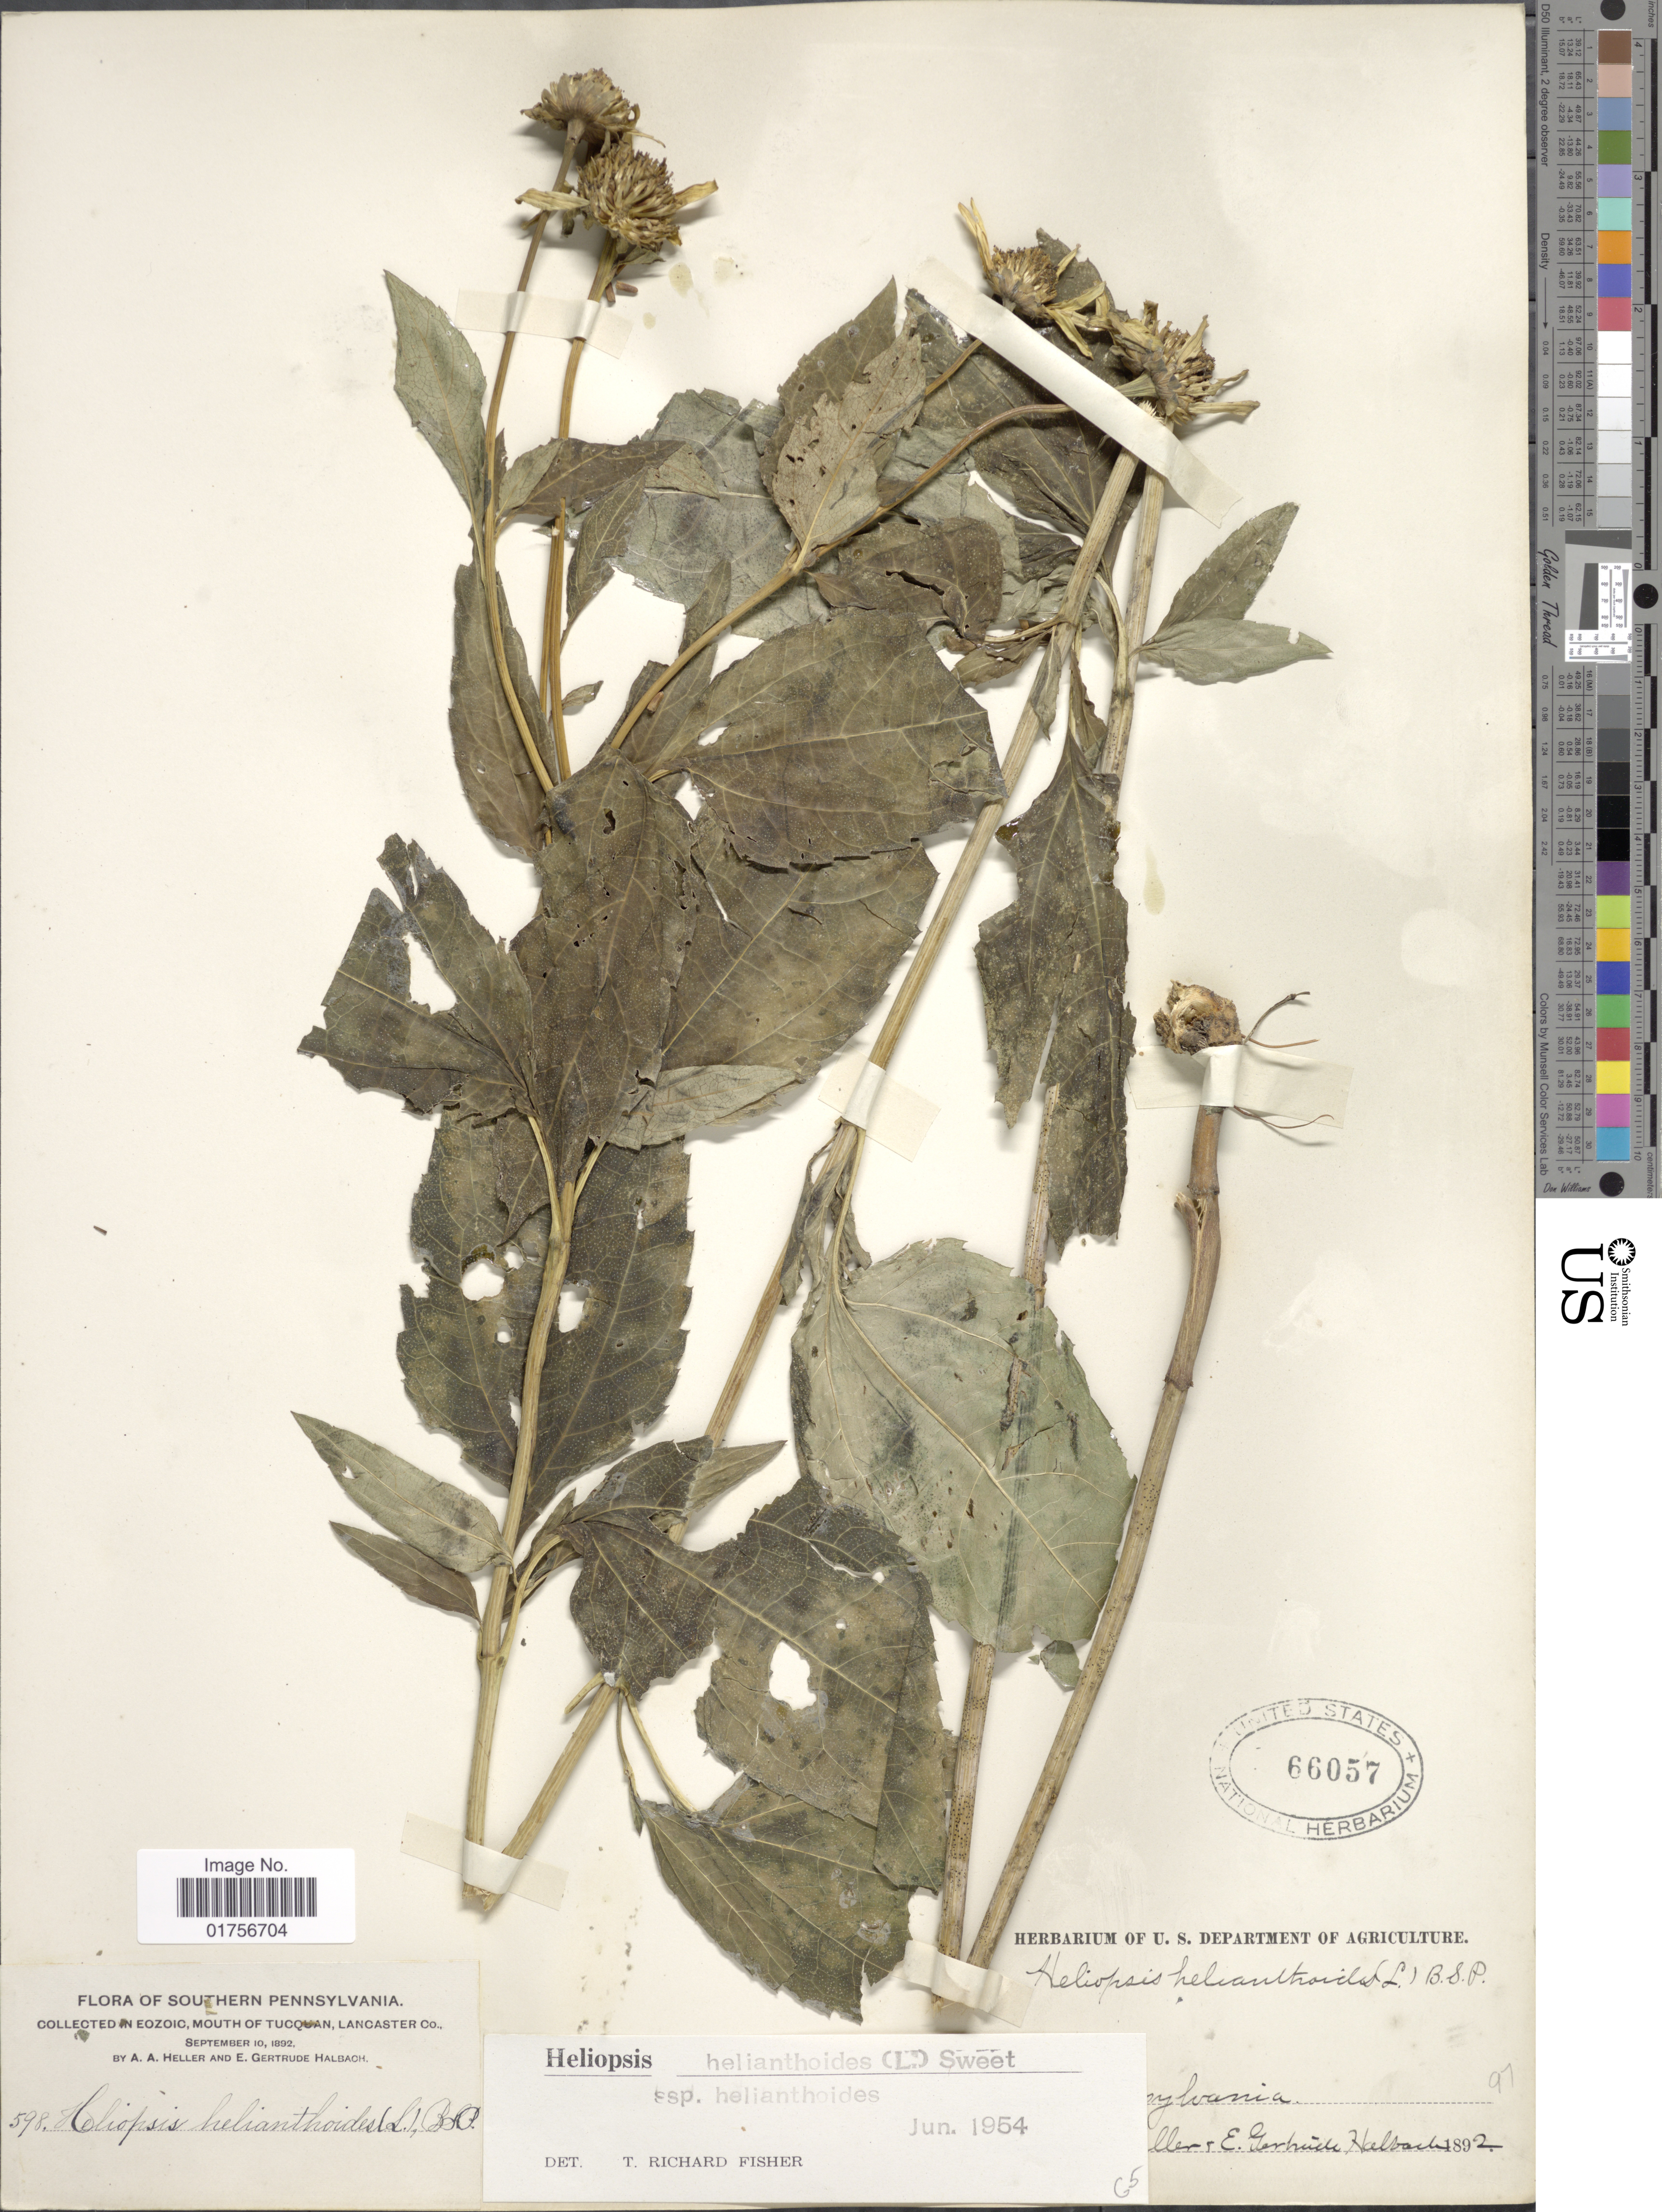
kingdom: Plantae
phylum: Tracheophyta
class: Magnoliopsida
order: Asterales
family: Asteraceae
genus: Heliopsis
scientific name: Heliopsis helianthoides subsp. helianthoides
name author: (L.) Sweet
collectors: A. A. Heller & E. G. Halbach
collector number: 598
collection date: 1892-09-10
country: United States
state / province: Pennsylvania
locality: Southern Pennsylvania, In Eozoic, Mouth of Tucquan, Lancaster Co.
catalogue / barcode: US 66057